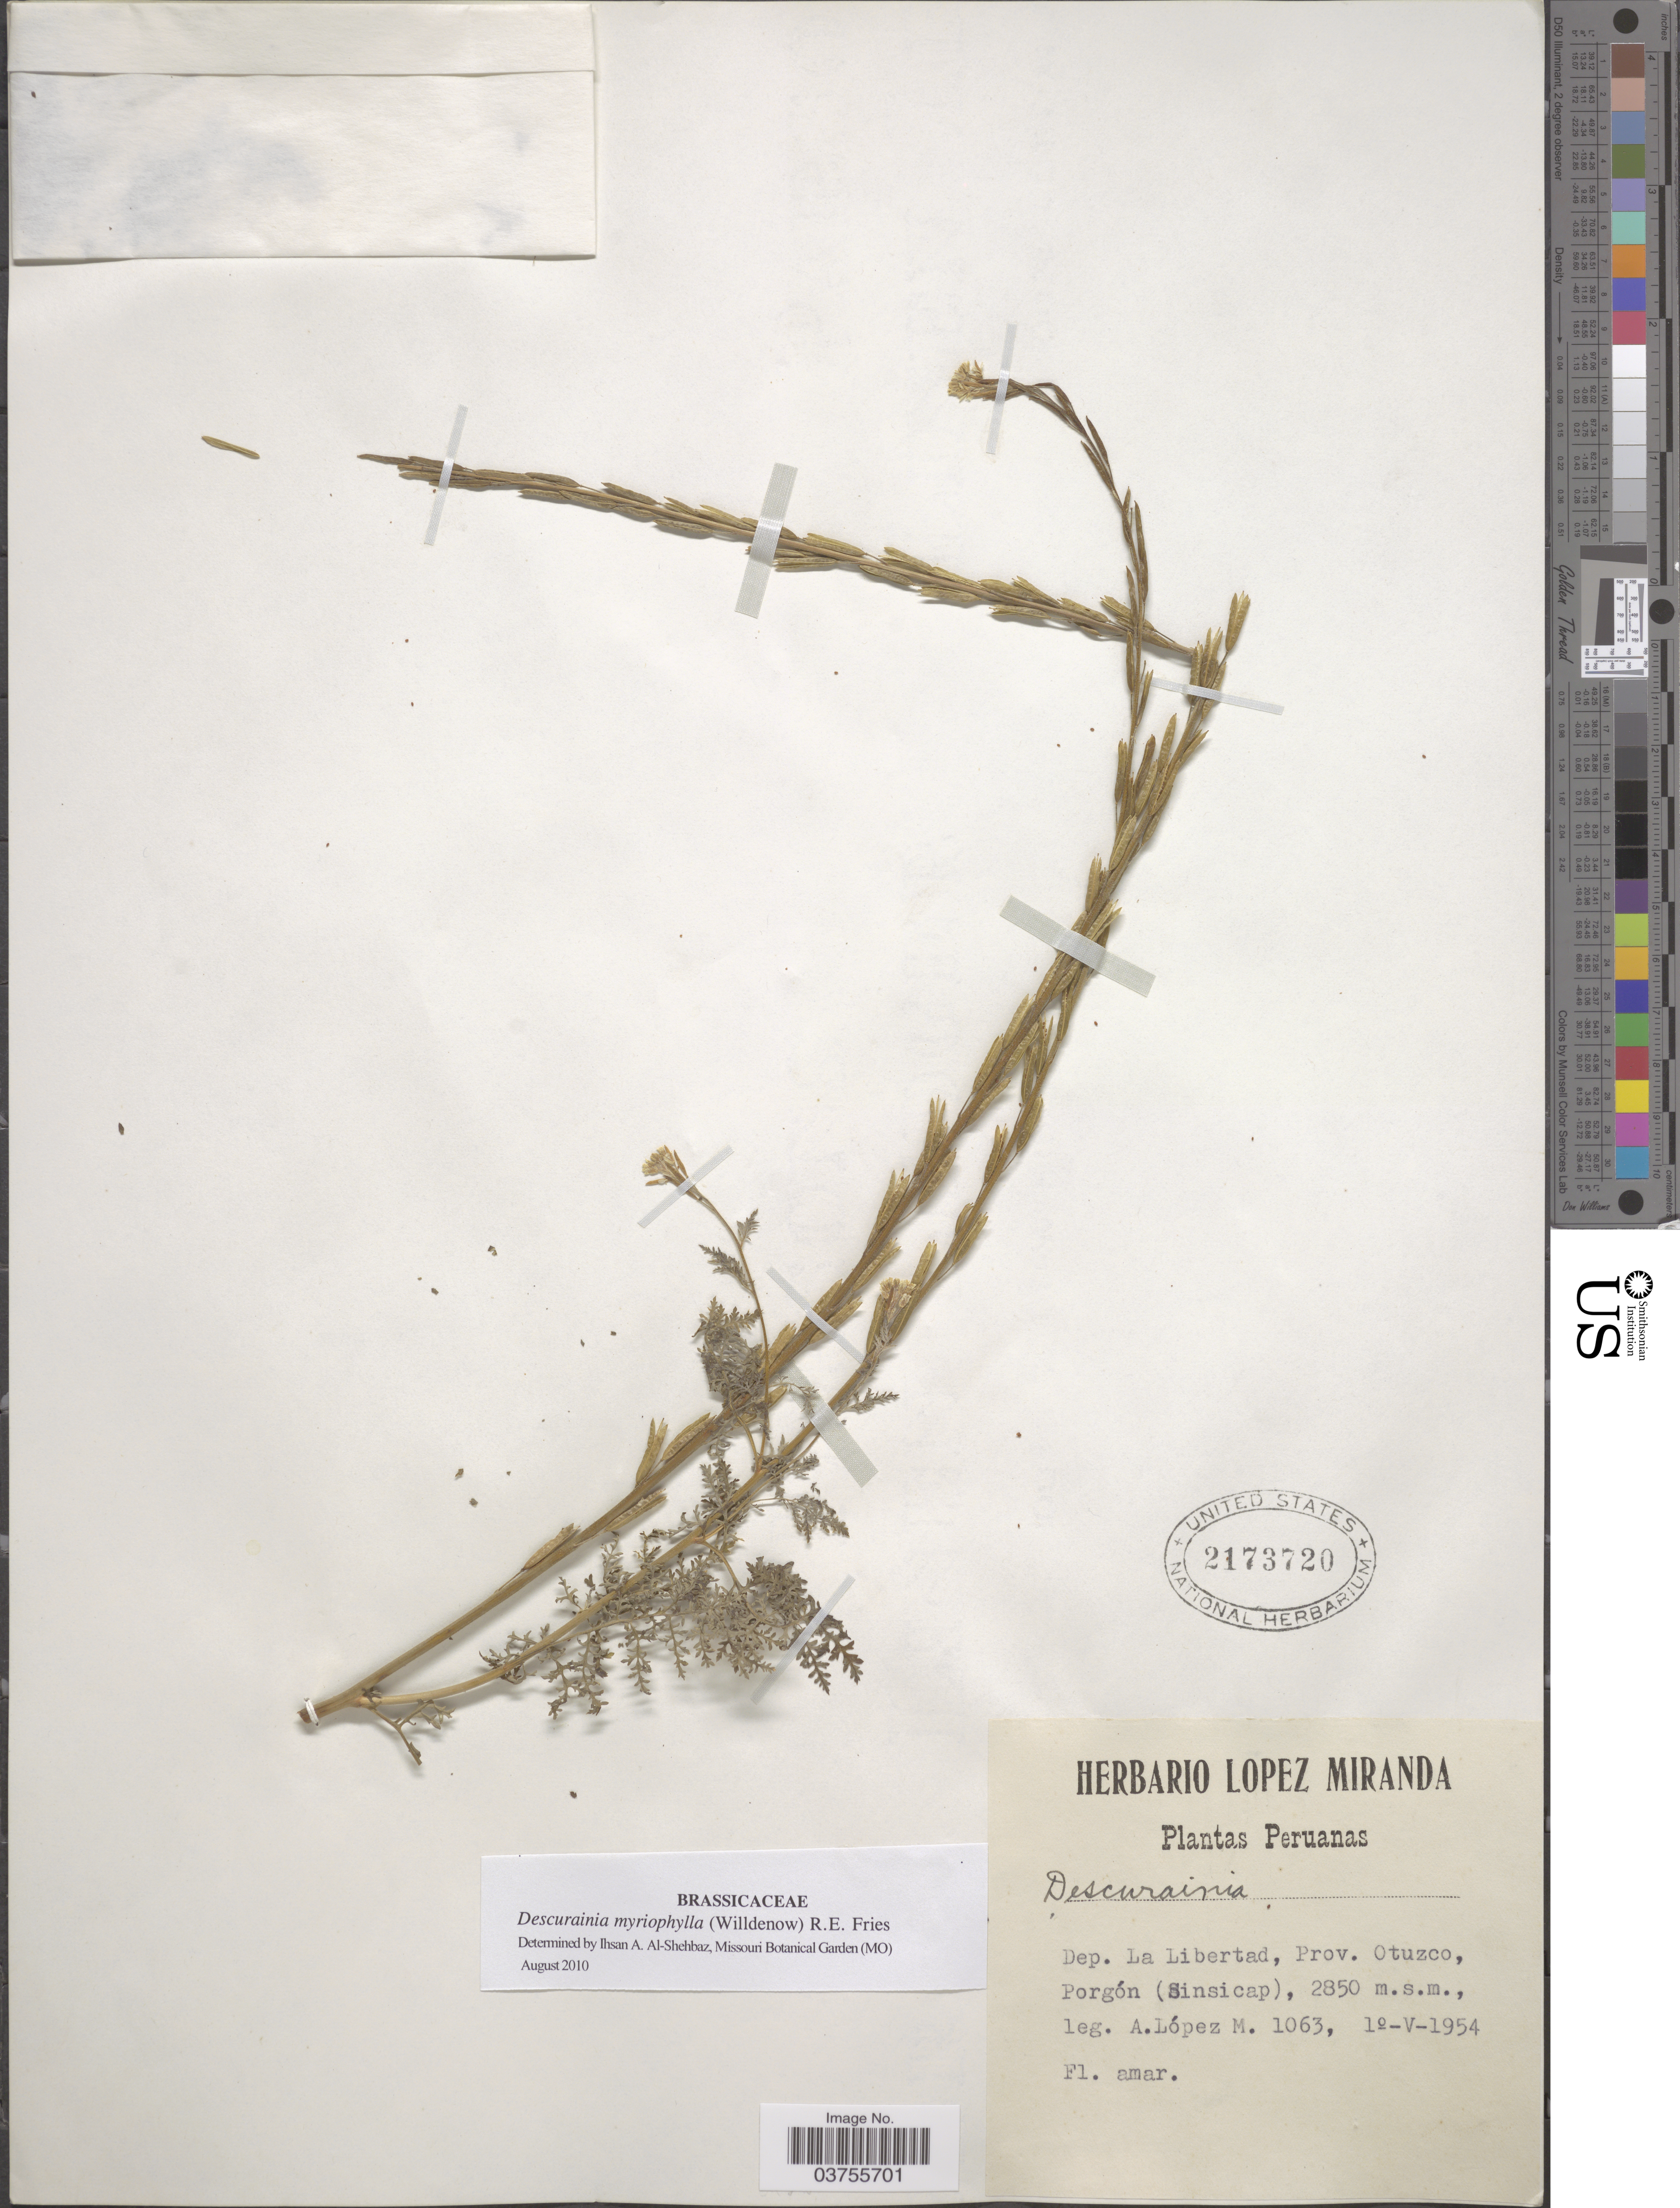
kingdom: Plantae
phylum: Tracheophyta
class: Magnoliopsida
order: Brassicales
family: Brassicaceae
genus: Descurainia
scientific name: Descurainia myriophylla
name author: (Willd.) R.E. Fr.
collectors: A. López M.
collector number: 1063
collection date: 1954-05-01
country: Peru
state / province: La Libertad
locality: Dep. La Libertad, Prov. Otuzco, Porgón (Sinsicap).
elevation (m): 2850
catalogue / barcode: US 2173720